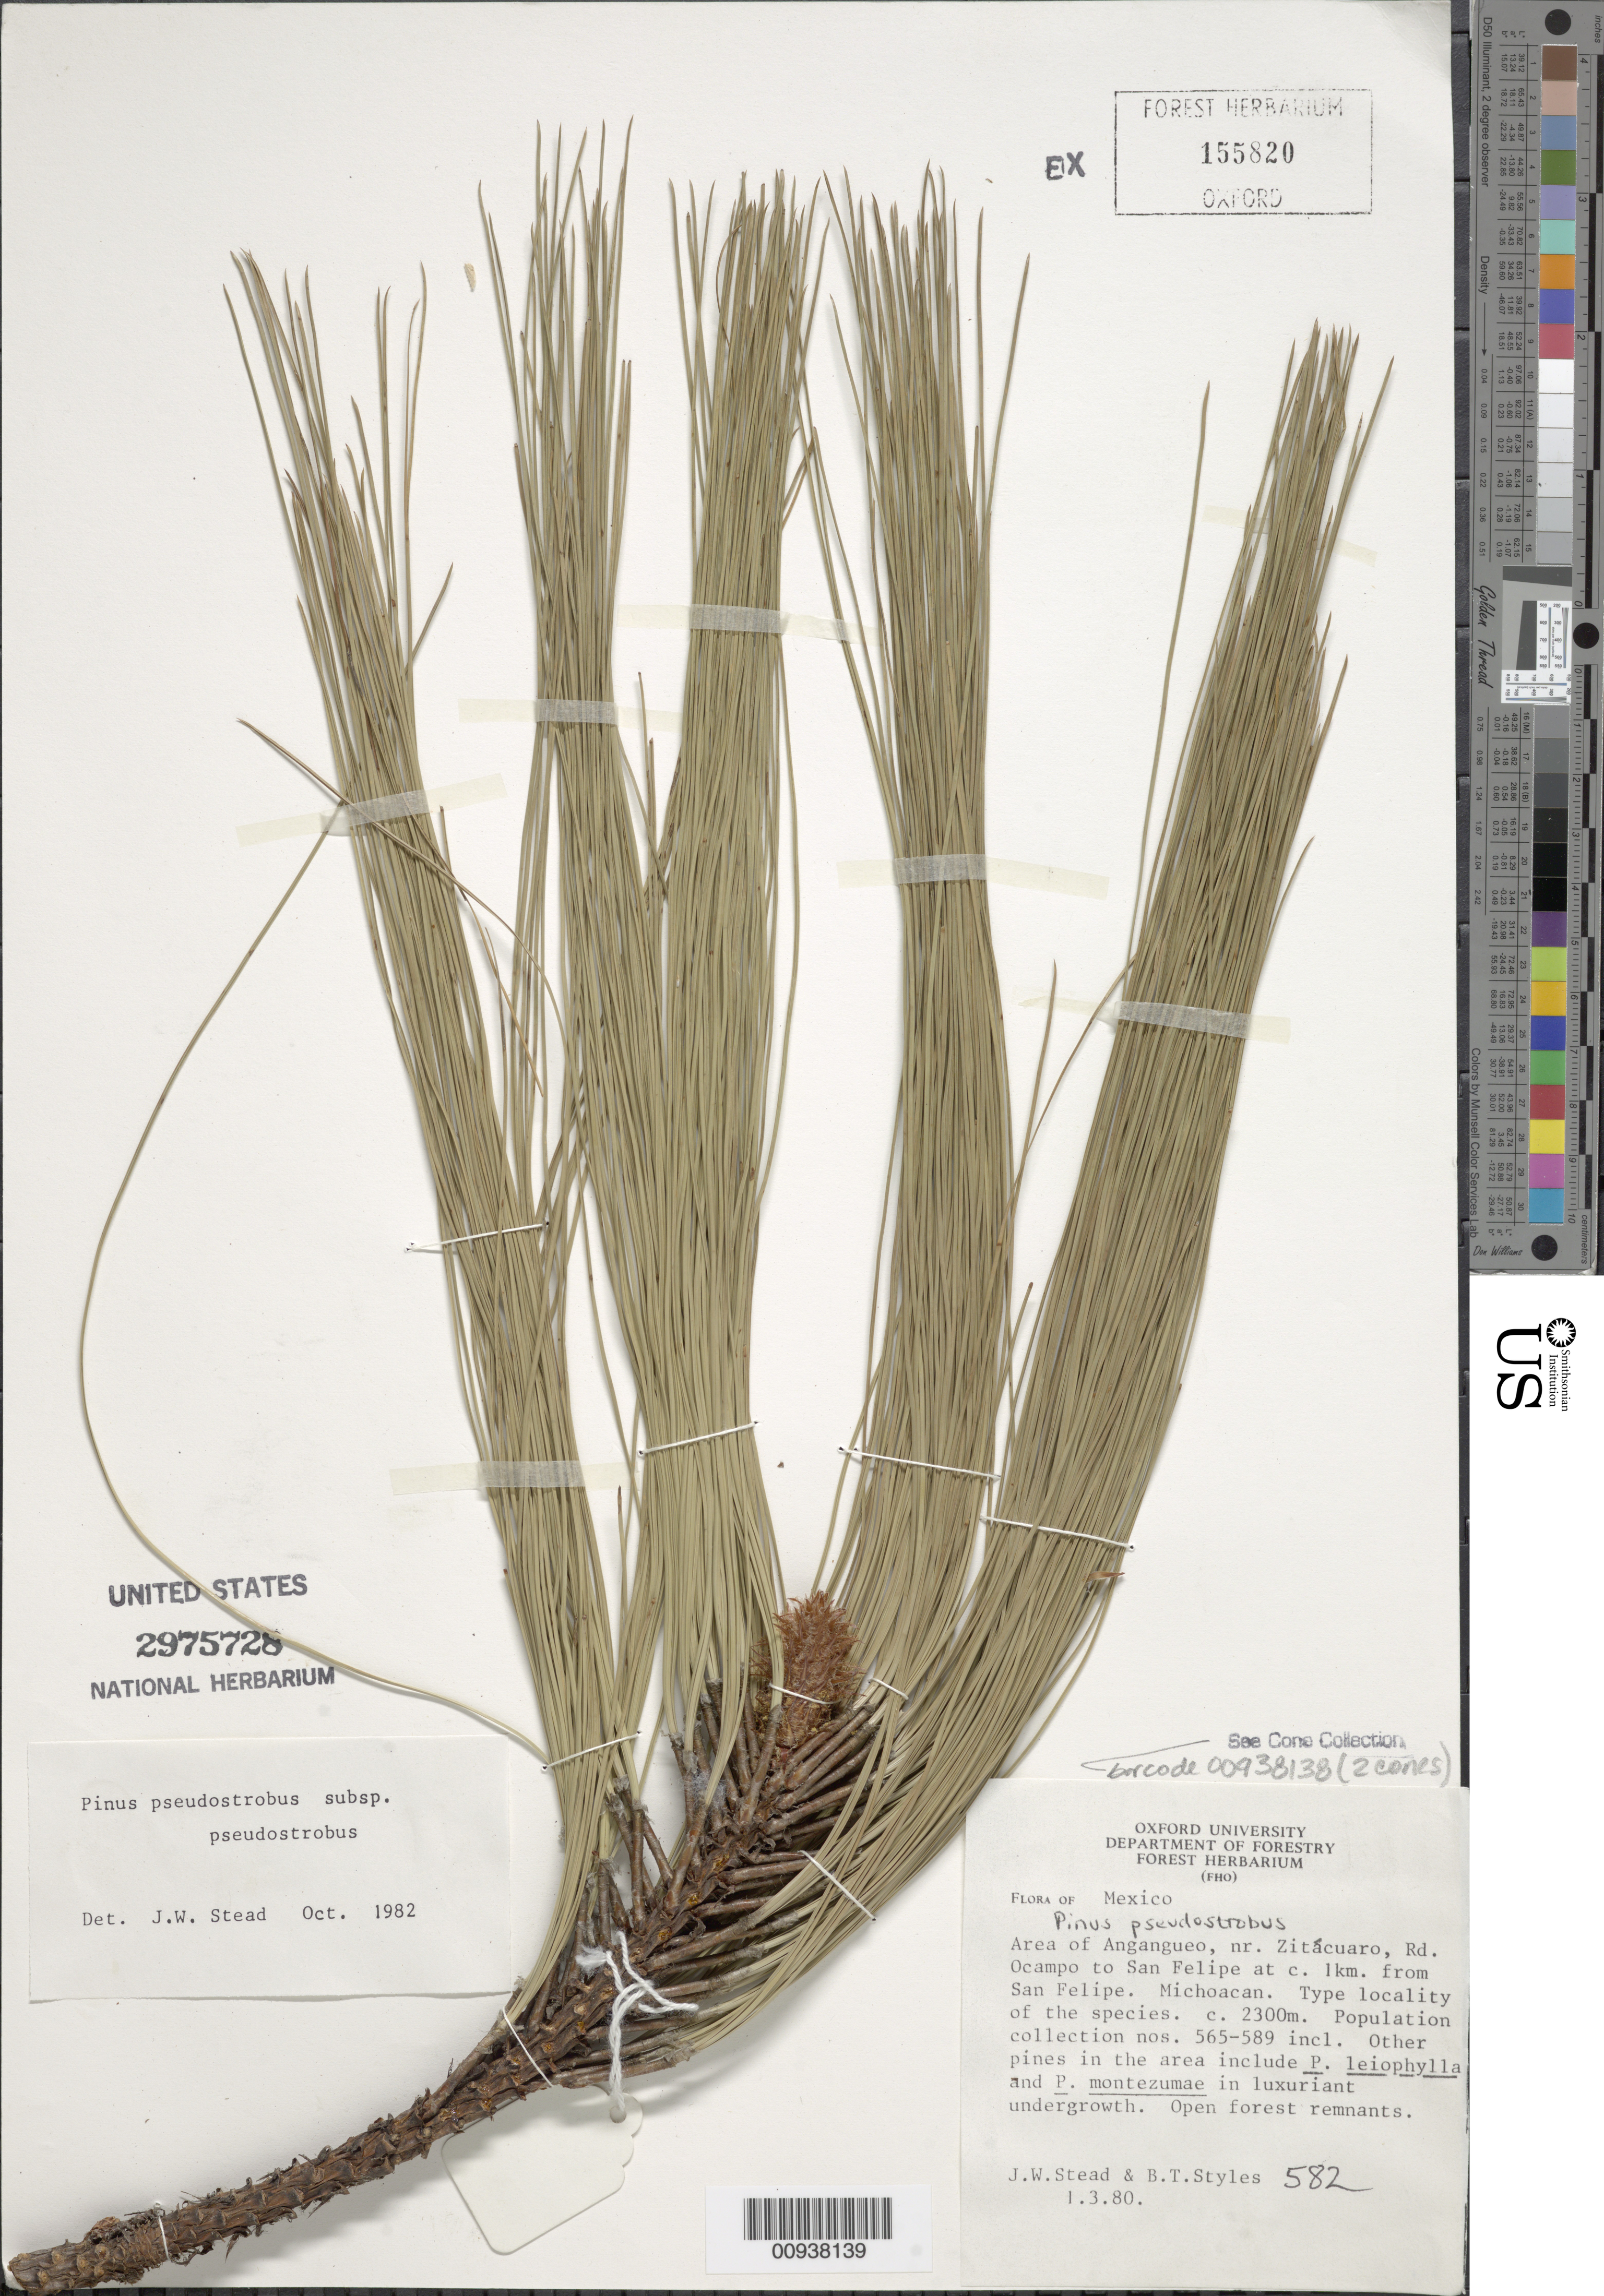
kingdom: Plantae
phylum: Tracheophyta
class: Pinopsida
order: Pinales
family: Pinaceae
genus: Pinus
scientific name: Pinus pseudostrobus subsp. pseudostrobus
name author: Lindl.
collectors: J. Stead & B. T. Styles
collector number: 582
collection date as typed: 03 Jan 1980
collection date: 1980-01-03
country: Mexico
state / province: Michoacán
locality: Area of Angangueo, near Zitácuaro, Rd. Ocampo to San Felipe at c. 1 km. from San Felipe. Type locality of the species.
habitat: Open forest remnants. Other pines in the area include P. leiophylla and P. montezumae in luxuriant undergrowth.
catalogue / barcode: US 2975728